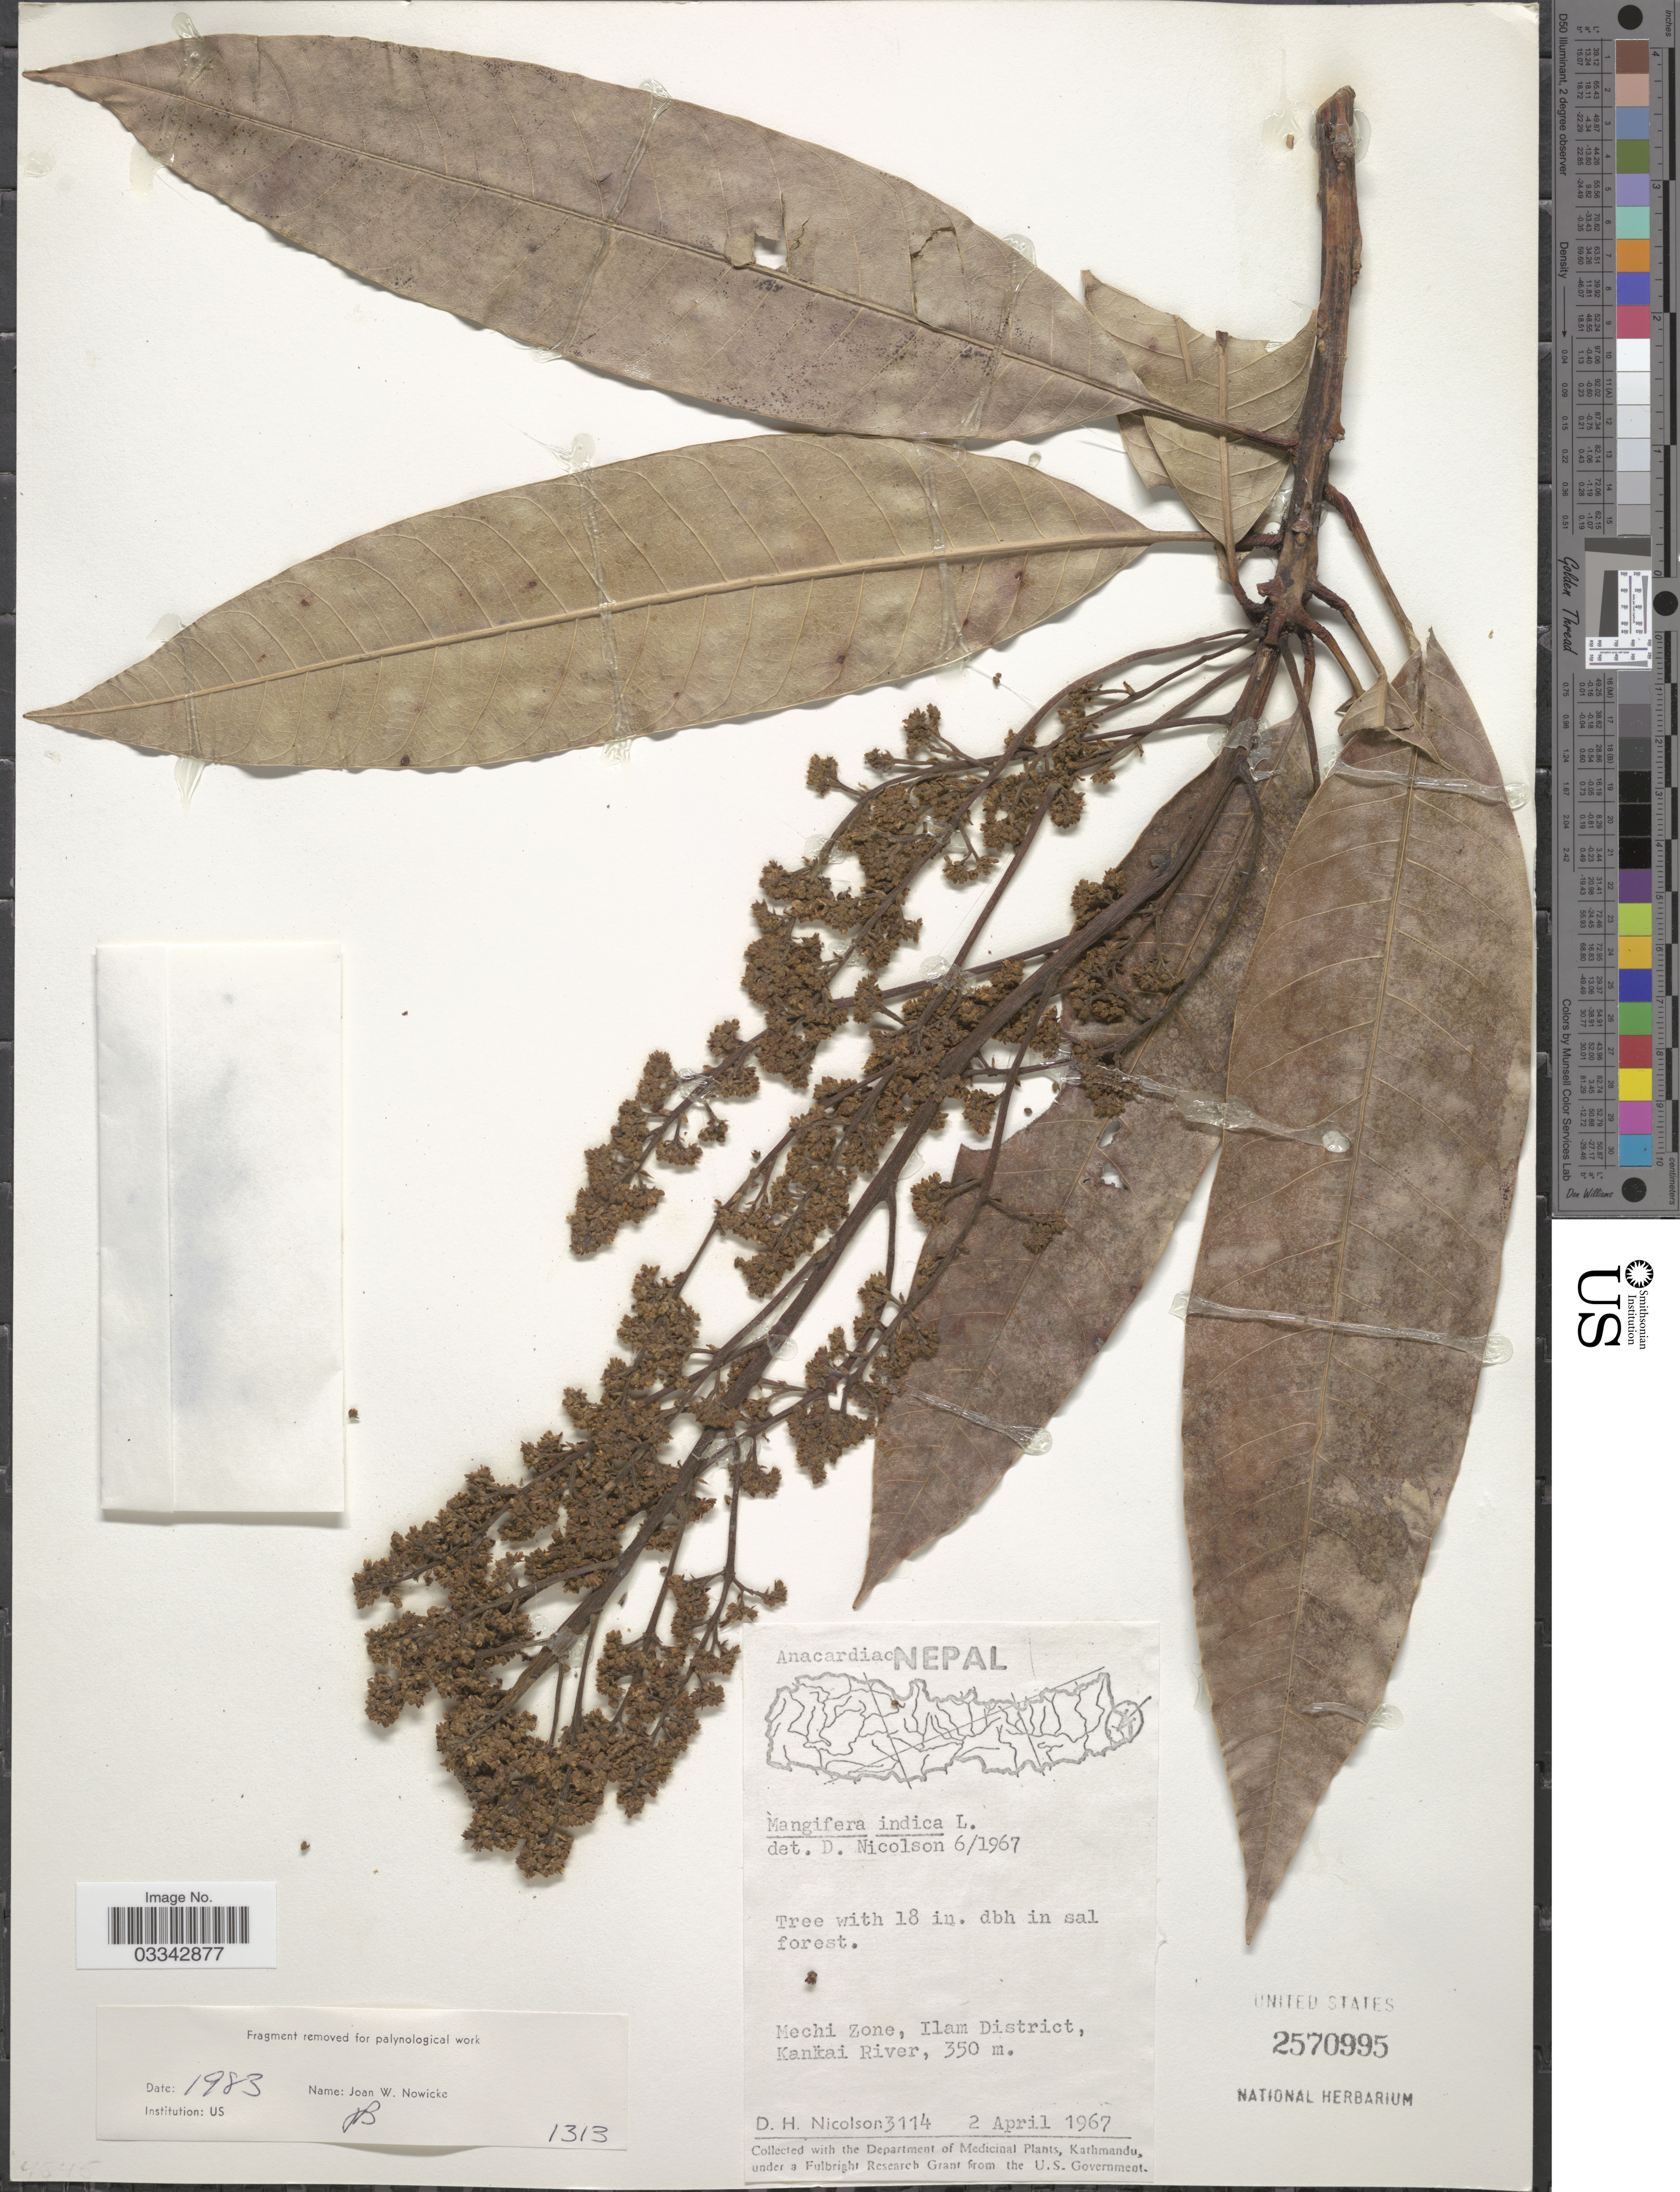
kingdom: Plantae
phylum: Tracheophyta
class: Magnoliopsida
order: Sapindales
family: Anacardiaceae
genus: Mangifera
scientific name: Mangifera indica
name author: L.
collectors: D. H. Nicolson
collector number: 3114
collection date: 1967-04-02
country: Nepal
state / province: Mechi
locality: Mechi Zone, Ilam District, Kankai River.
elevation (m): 350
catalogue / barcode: US 2570995